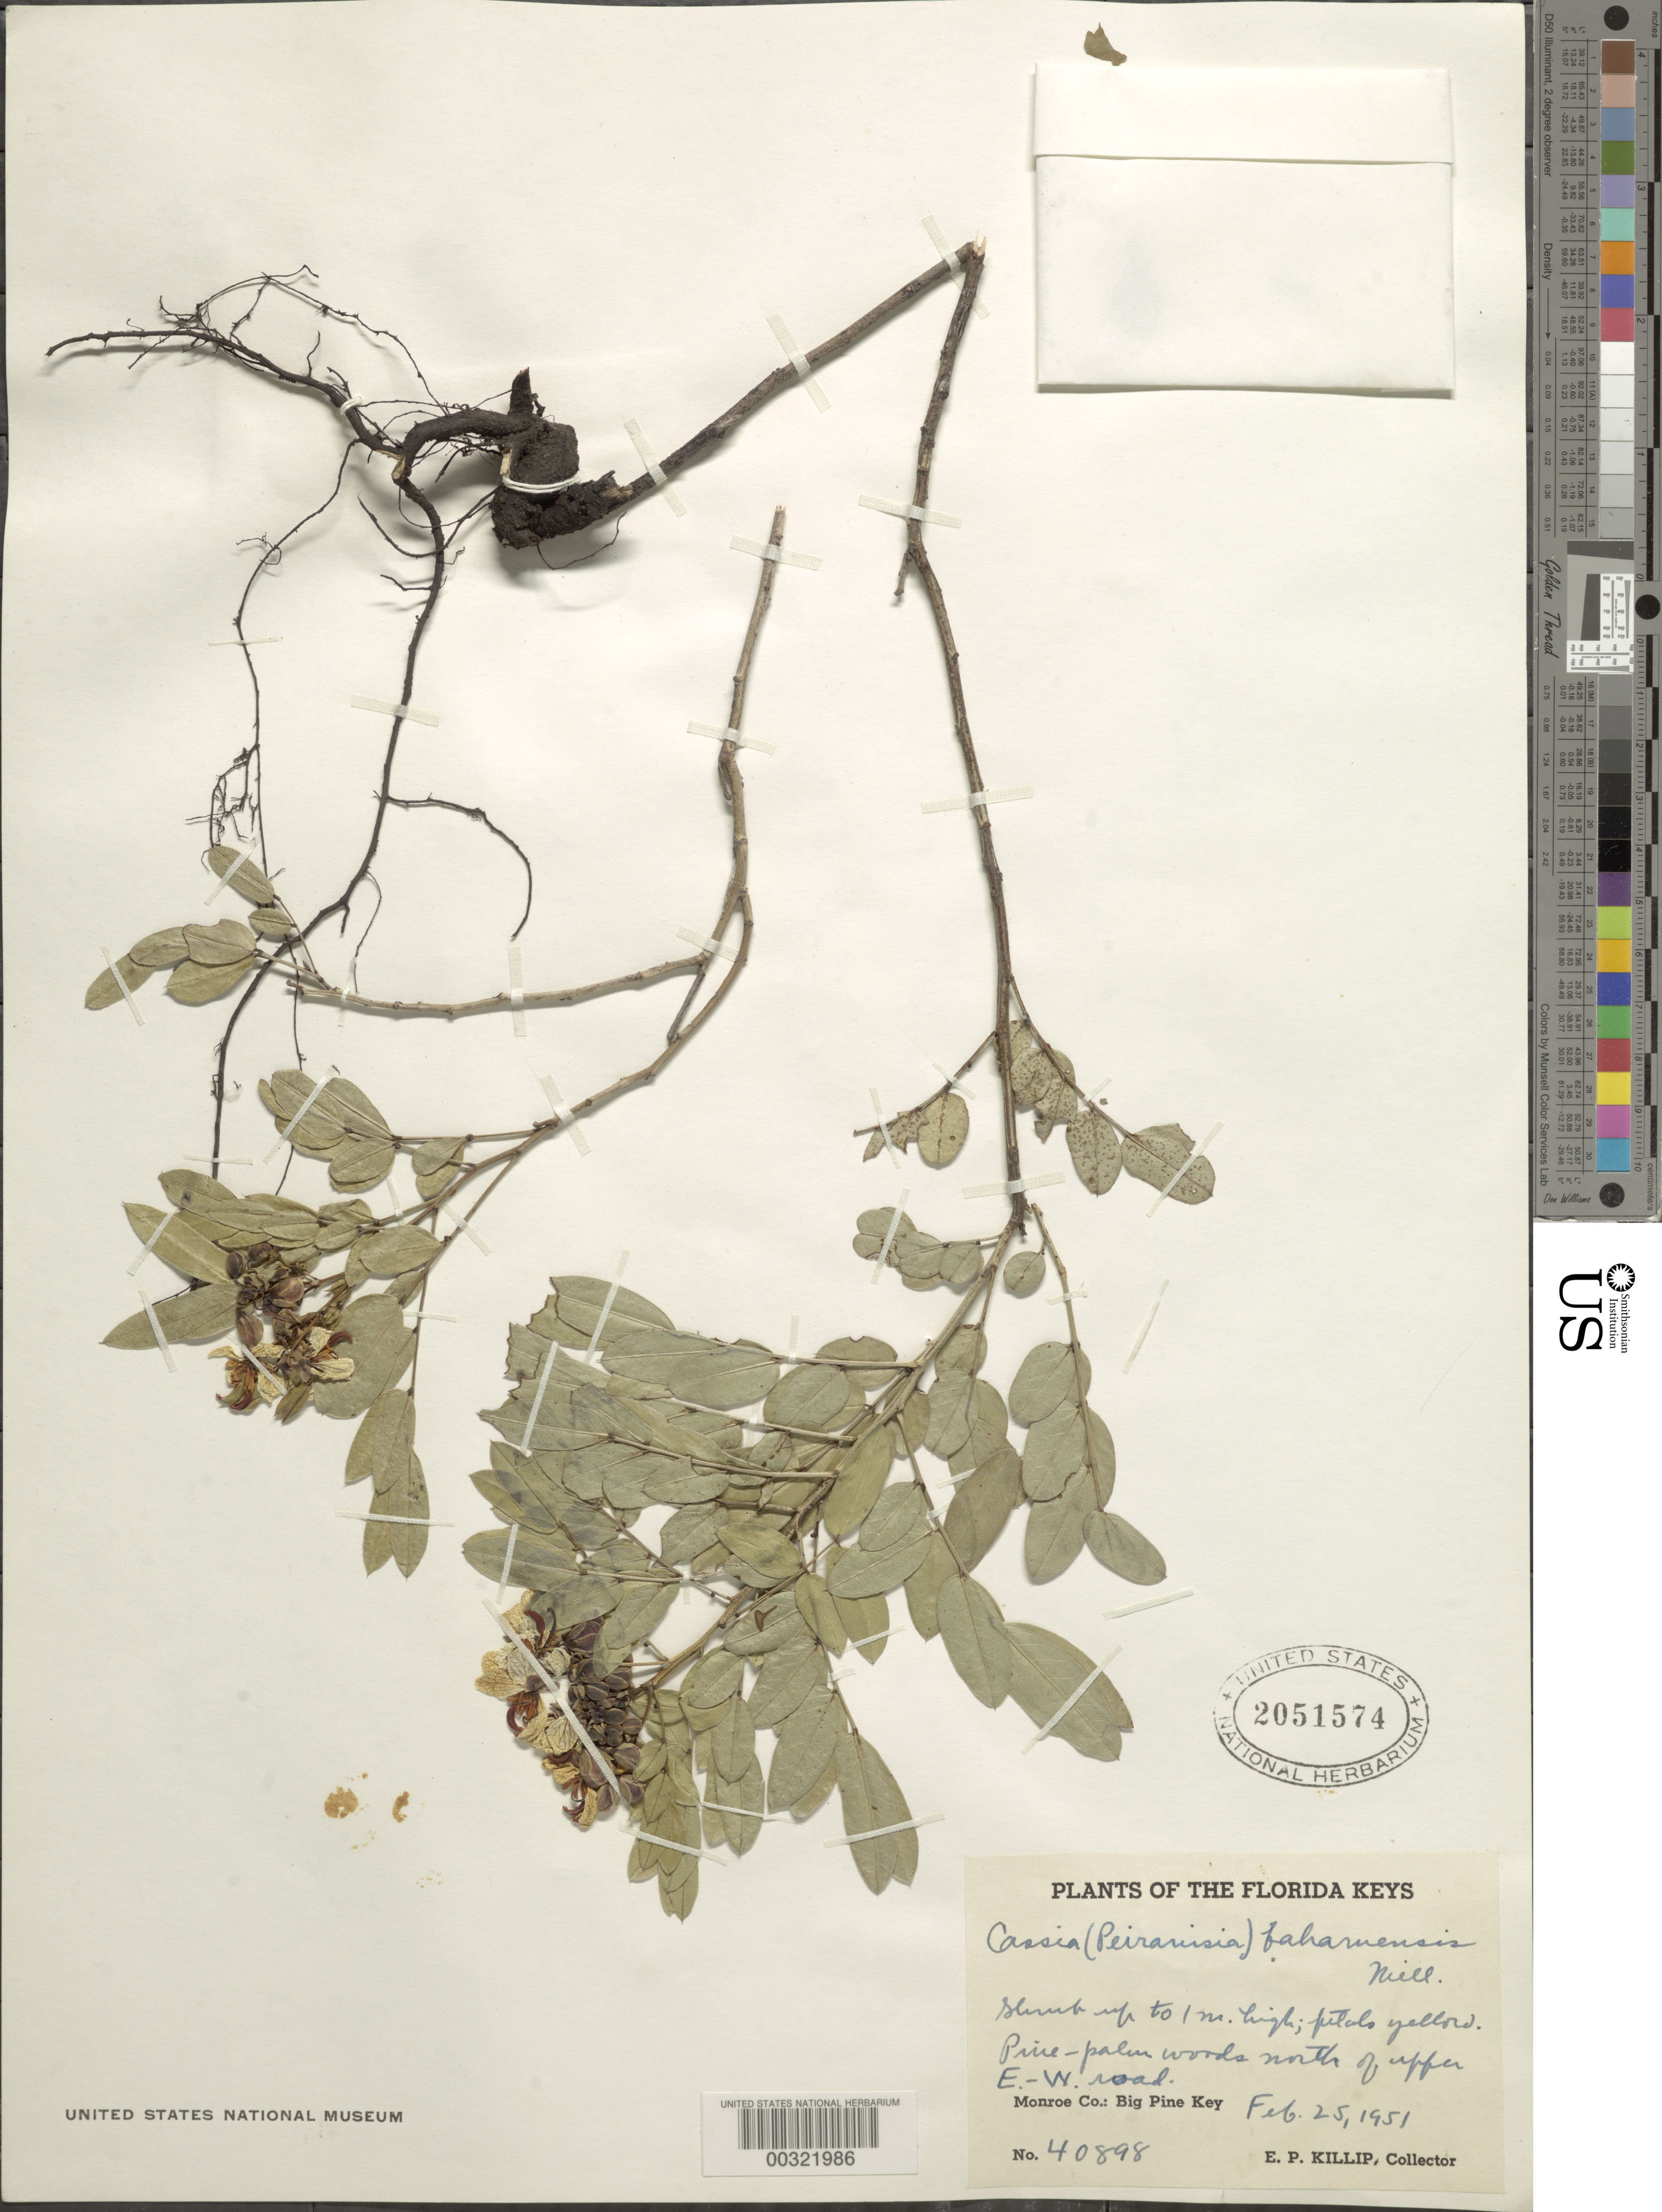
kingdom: Plantae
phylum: Tracheophyta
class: Magnoliopsida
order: Fabales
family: Fabaceae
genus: Senna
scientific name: Senna ligustrina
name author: (L.) H.S. Irwin & Barneby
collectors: E. P. Killip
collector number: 40898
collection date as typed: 25 Feb 1951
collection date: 1951-02-25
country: United States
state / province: Florida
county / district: Monroe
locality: Big pine key, n of upper ew road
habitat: Pine palm woods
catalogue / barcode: US 2051574